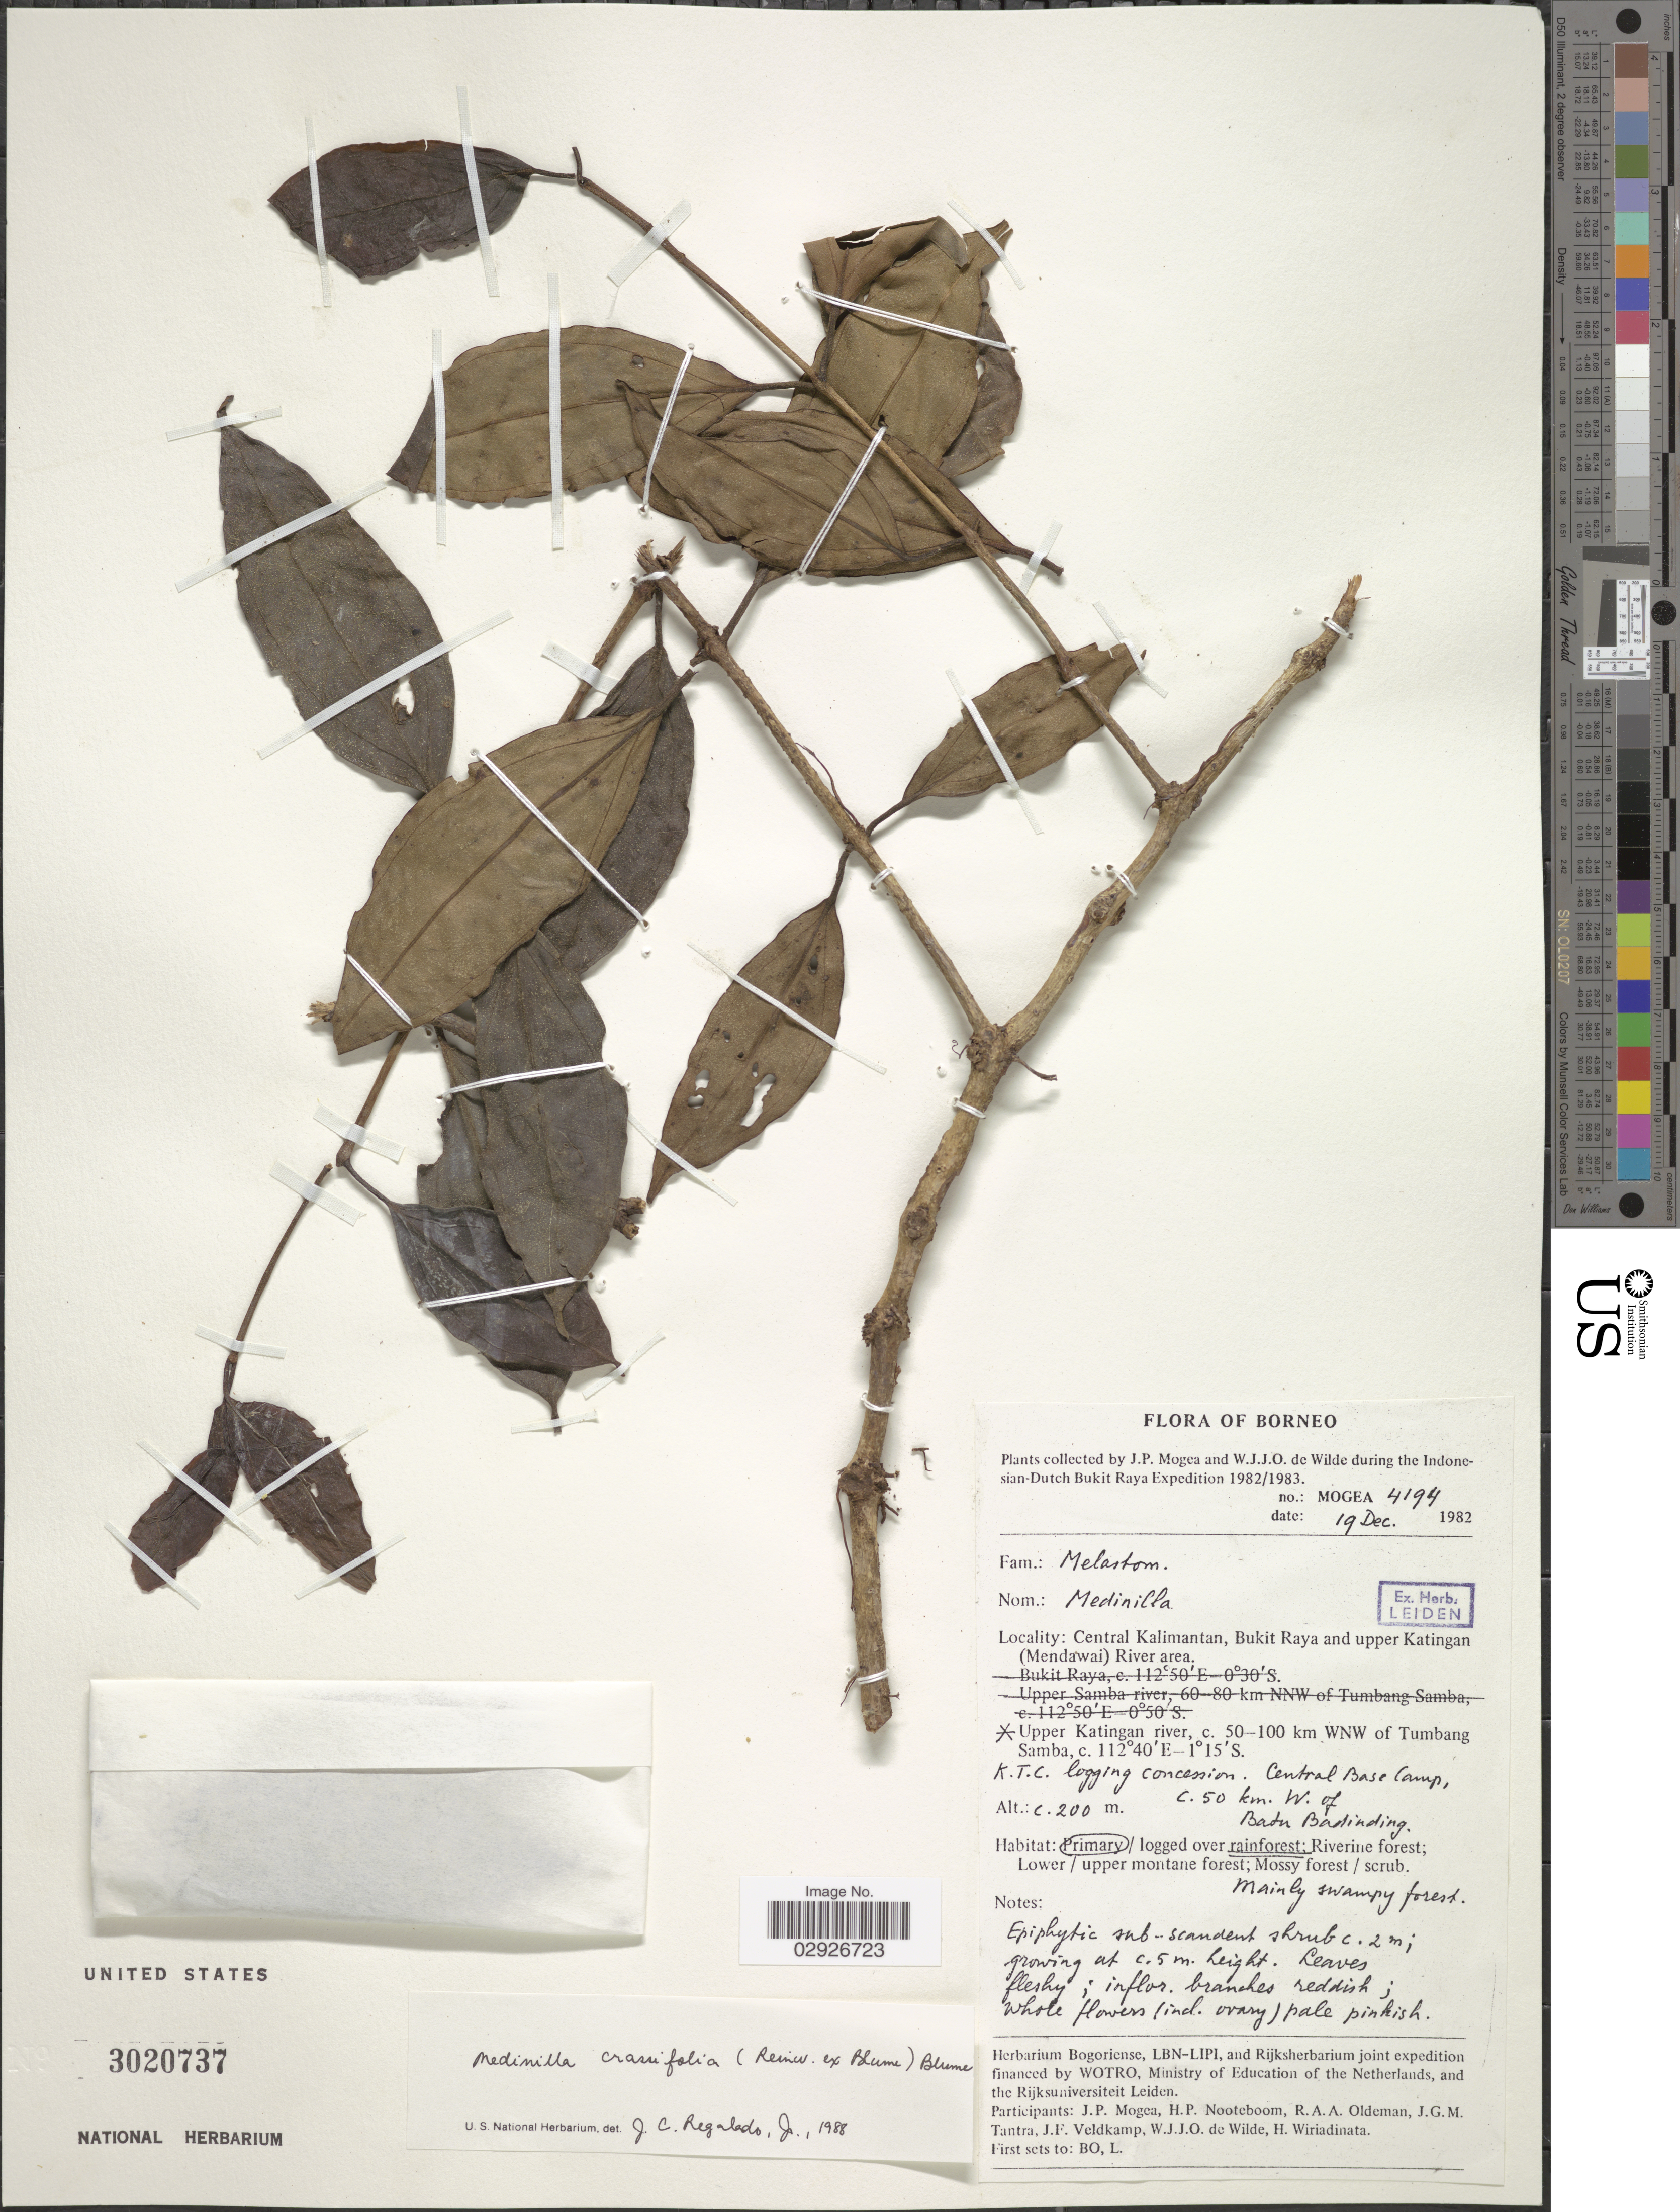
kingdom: Plantae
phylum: Tracheophyta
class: Magnoliopsida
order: Myrtales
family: Melastomataceae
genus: Medinilla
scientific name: Medinilla crassifolia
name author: Blume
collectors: J. Mogea & W. J. de Wilde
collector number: MOGEA4194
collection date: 1982-12-19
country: Indonesia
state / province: Kalimantan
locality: Borneo. Central Kalimantan, Bukit Raya and upper Katingan (Mendawai) River area. Upper Katingan river, c. 50-100 km WNW of Tumbang Samba. K.T.C. logging concession. Central Base Camp, c. 50 km. W. of Batu Badinding.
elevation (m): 200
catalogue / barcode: US 3020737